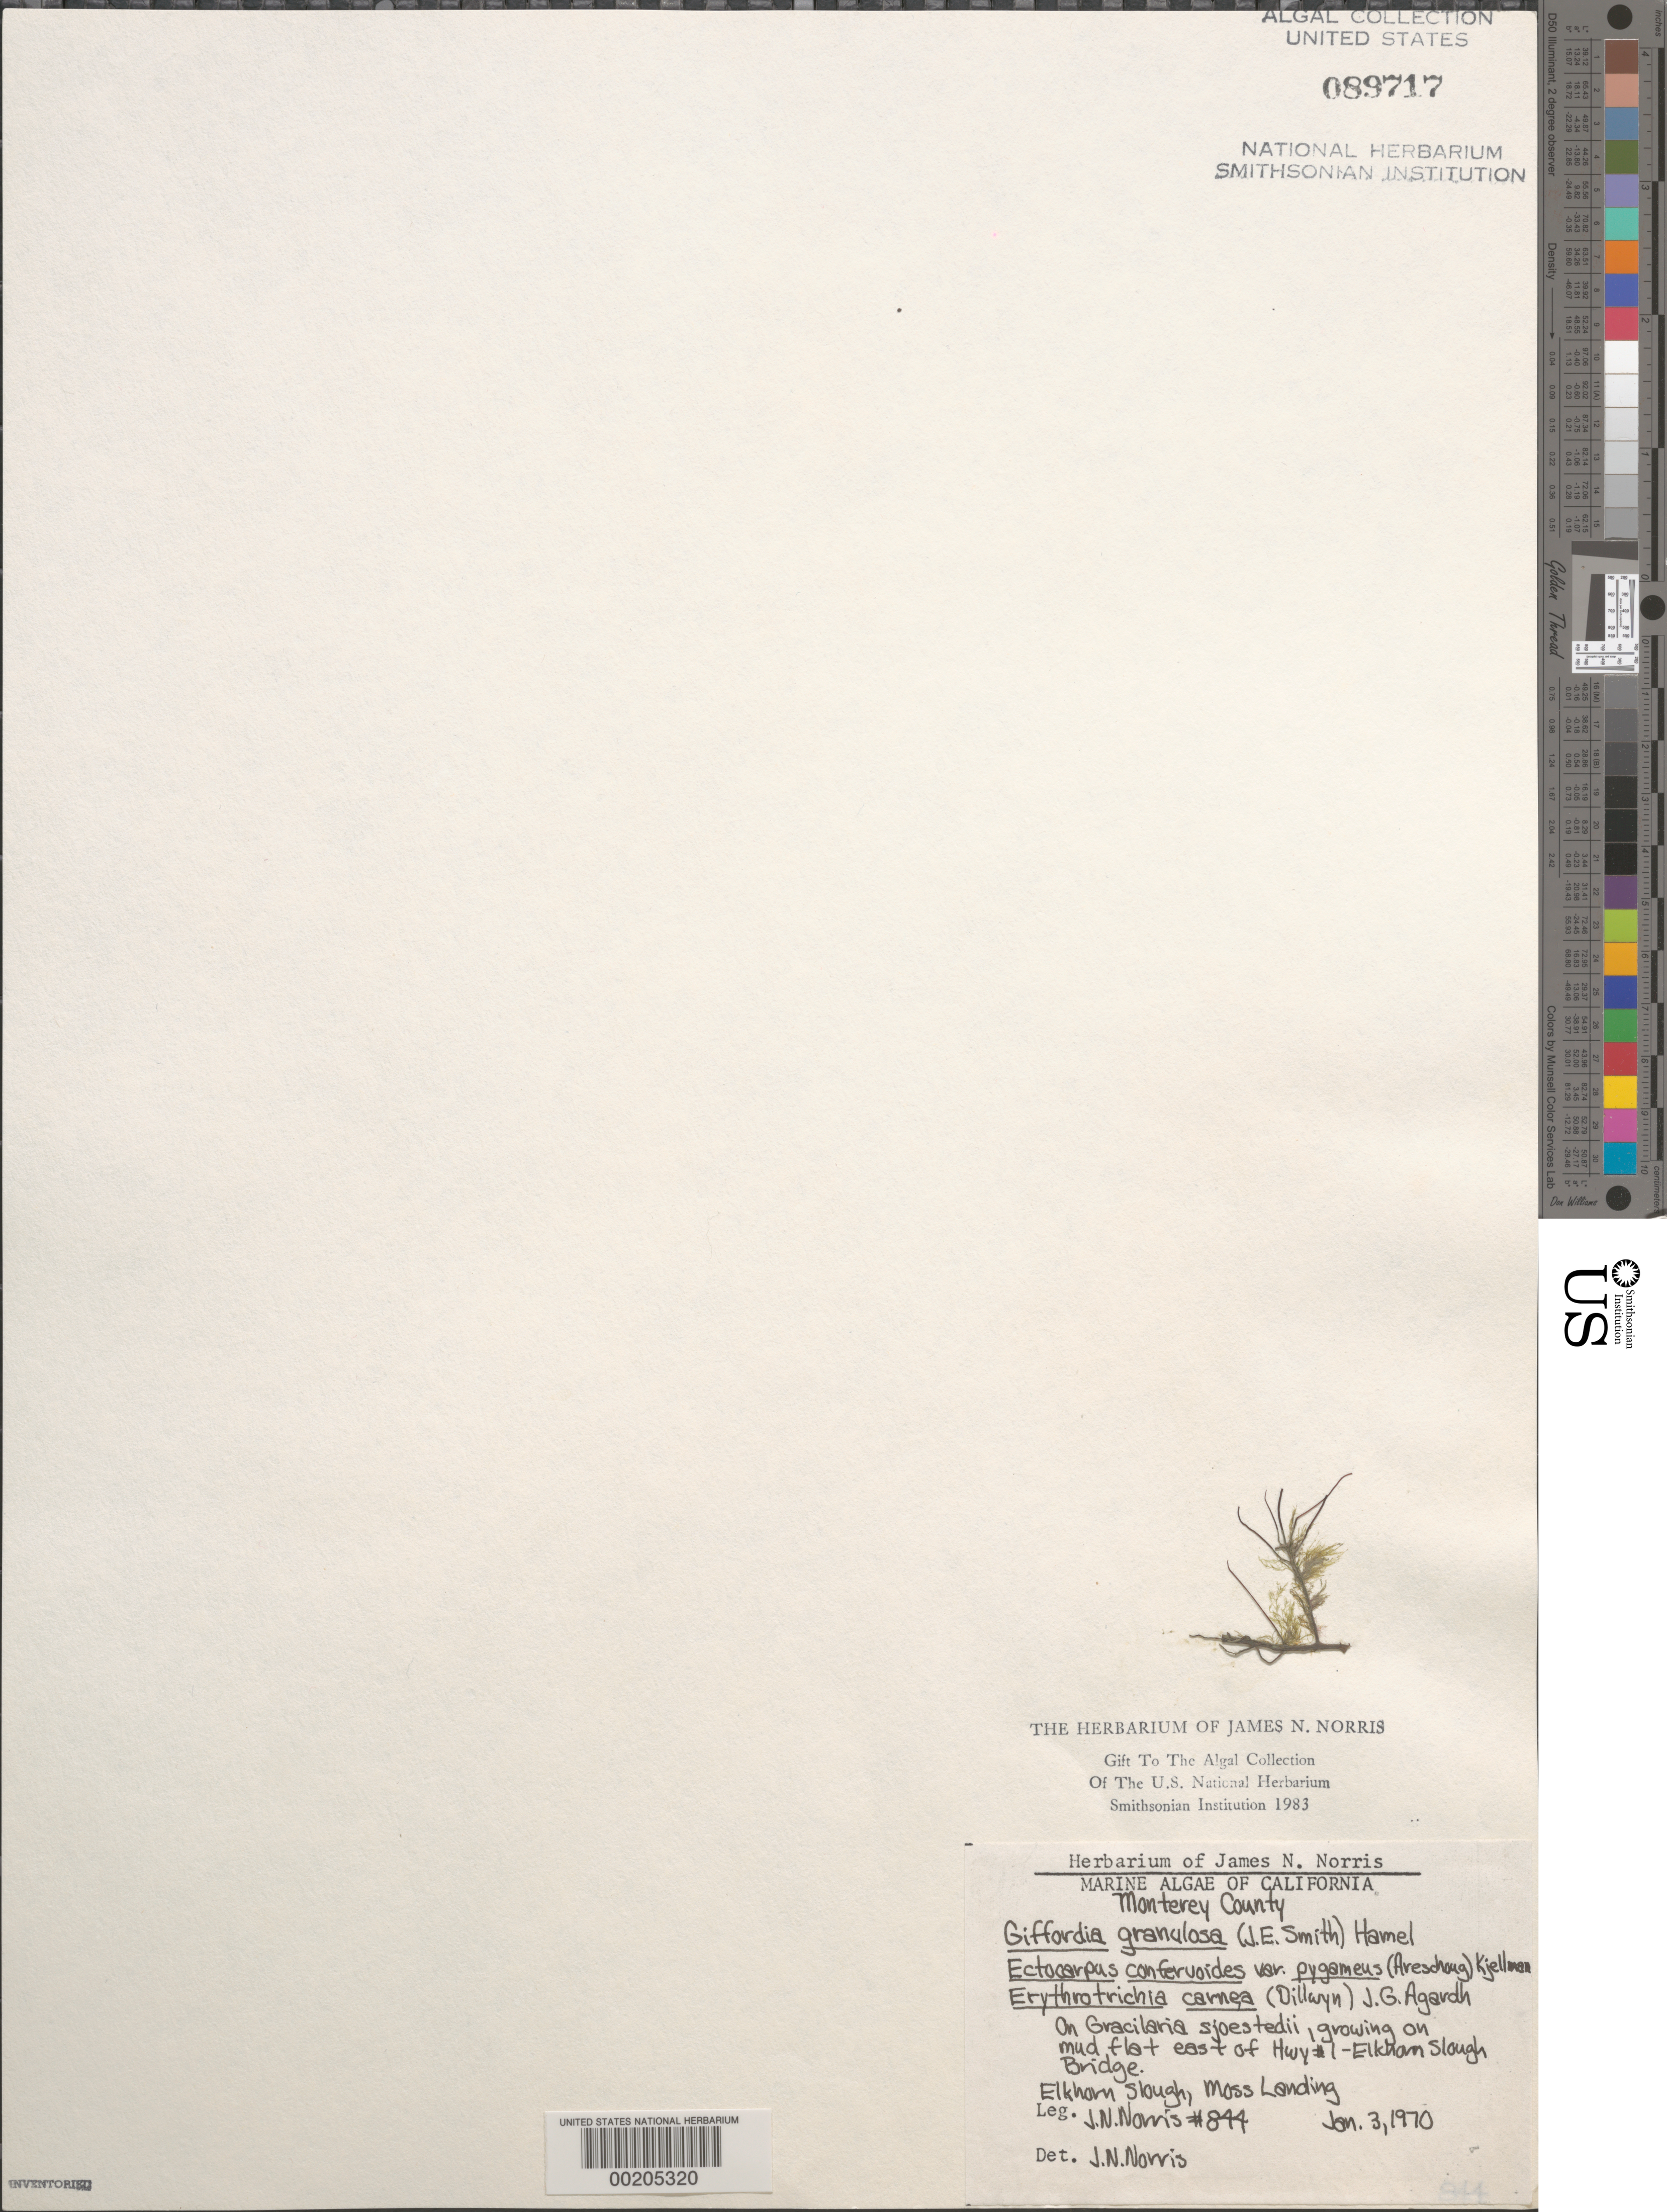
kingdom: Chromista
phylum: Ochrophyta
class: Phaeophyceae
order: Ectocarpales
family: Acinetosporaceae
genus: Hincksia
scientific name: Hincksia granulosa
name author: (Sm.) P.C. Silva in P.C. Silva et al.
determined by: Algae name updating Project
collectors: J. N. Norris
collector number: JN-844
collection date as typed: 03 Jan 1970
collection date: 1970-01-03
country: United States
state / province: California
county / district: Monterey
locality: Elkhorn Slough, Elkhorn Slough Bridge, Moss Landing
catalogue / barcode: US 89717